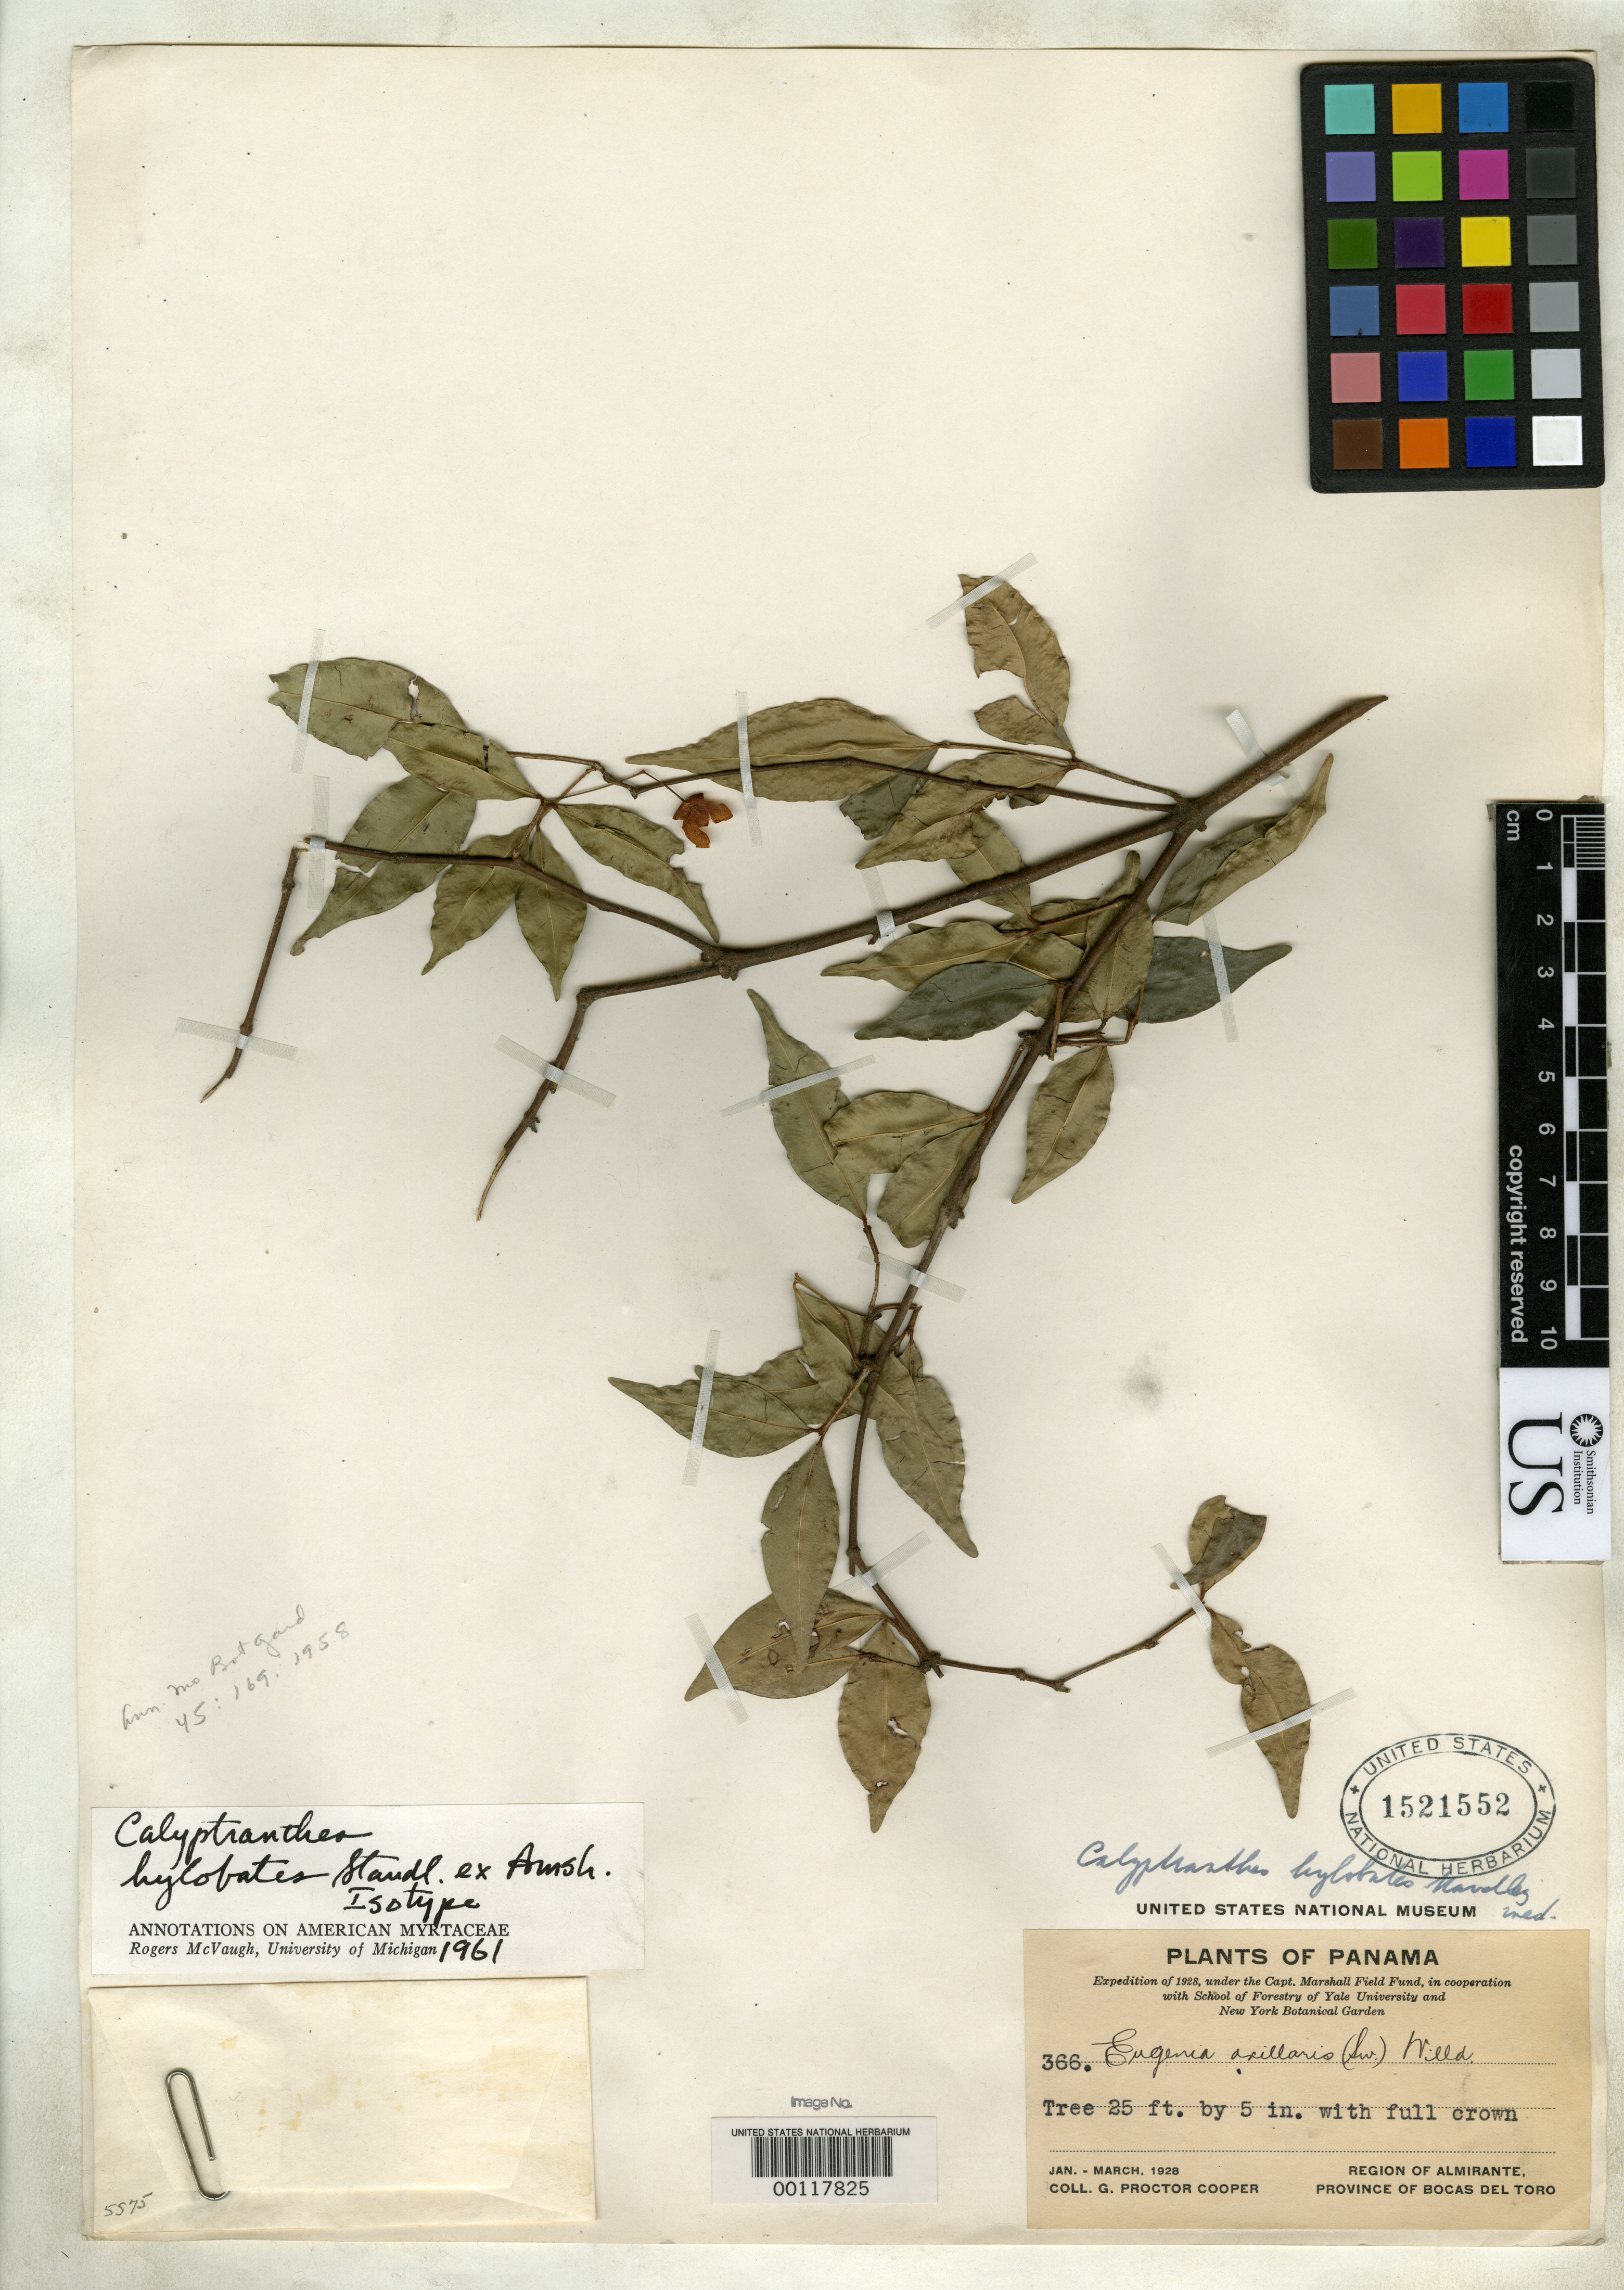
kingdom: Plantae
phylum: Tracheophyta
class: Magnoliopsida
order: Myrtales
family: Myrtaceae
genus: Calyptranthes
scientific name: Calyptranthes hylobates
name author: Standl. & Amshoff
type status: Isotype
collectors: G. Cooper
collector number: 366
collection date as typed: Jan 1928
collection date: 1928-01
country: Panama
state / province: Bocas del Toro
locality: El Almirante.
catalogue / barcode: US 1521552